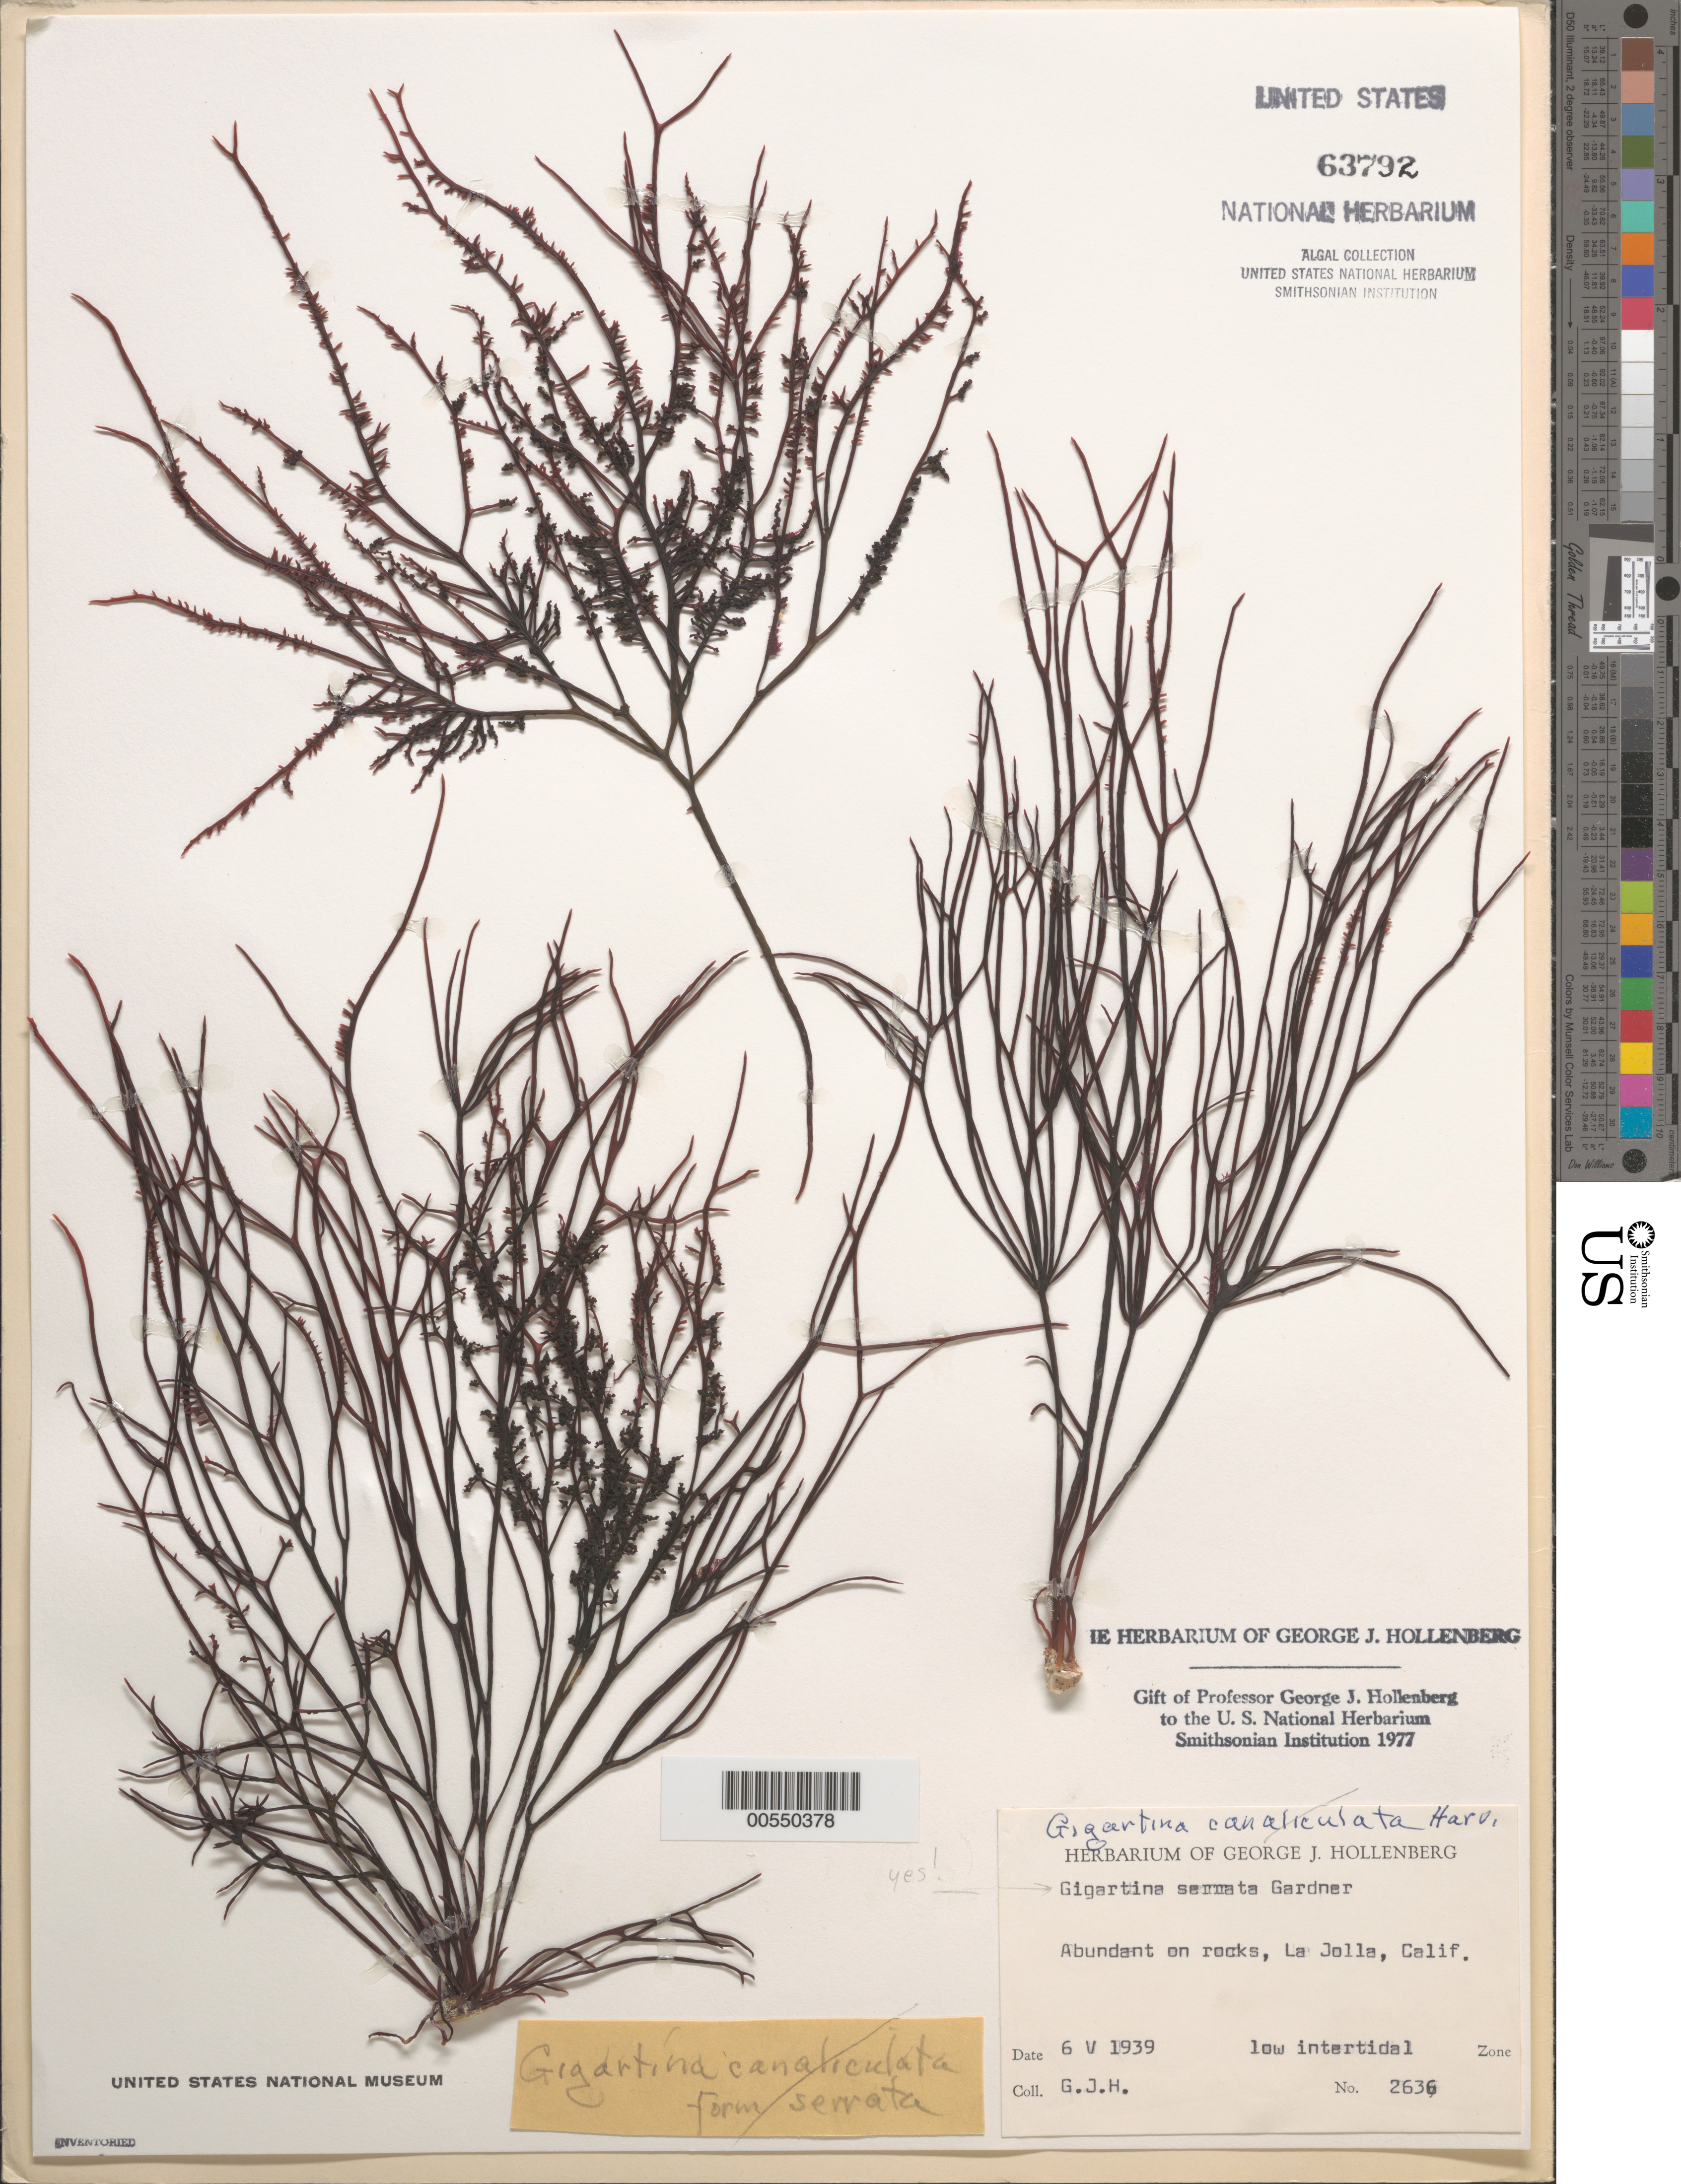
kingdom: Plantae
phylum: Rhodophyta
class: Florideophyceae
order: Gigartinales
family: Gigartinaceae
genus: Chondracanthus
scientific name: Chondracanthus serratus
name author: (N.L. Gardner) J.R. Hughey & Hommersand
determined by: Algae name updating Project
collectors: G. Hollenberg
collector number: GJH 2636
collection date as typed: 06 May 1939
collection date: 1939-05-06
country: United States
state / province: California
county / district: San Diego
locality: La Jolla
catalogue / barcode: US 63792